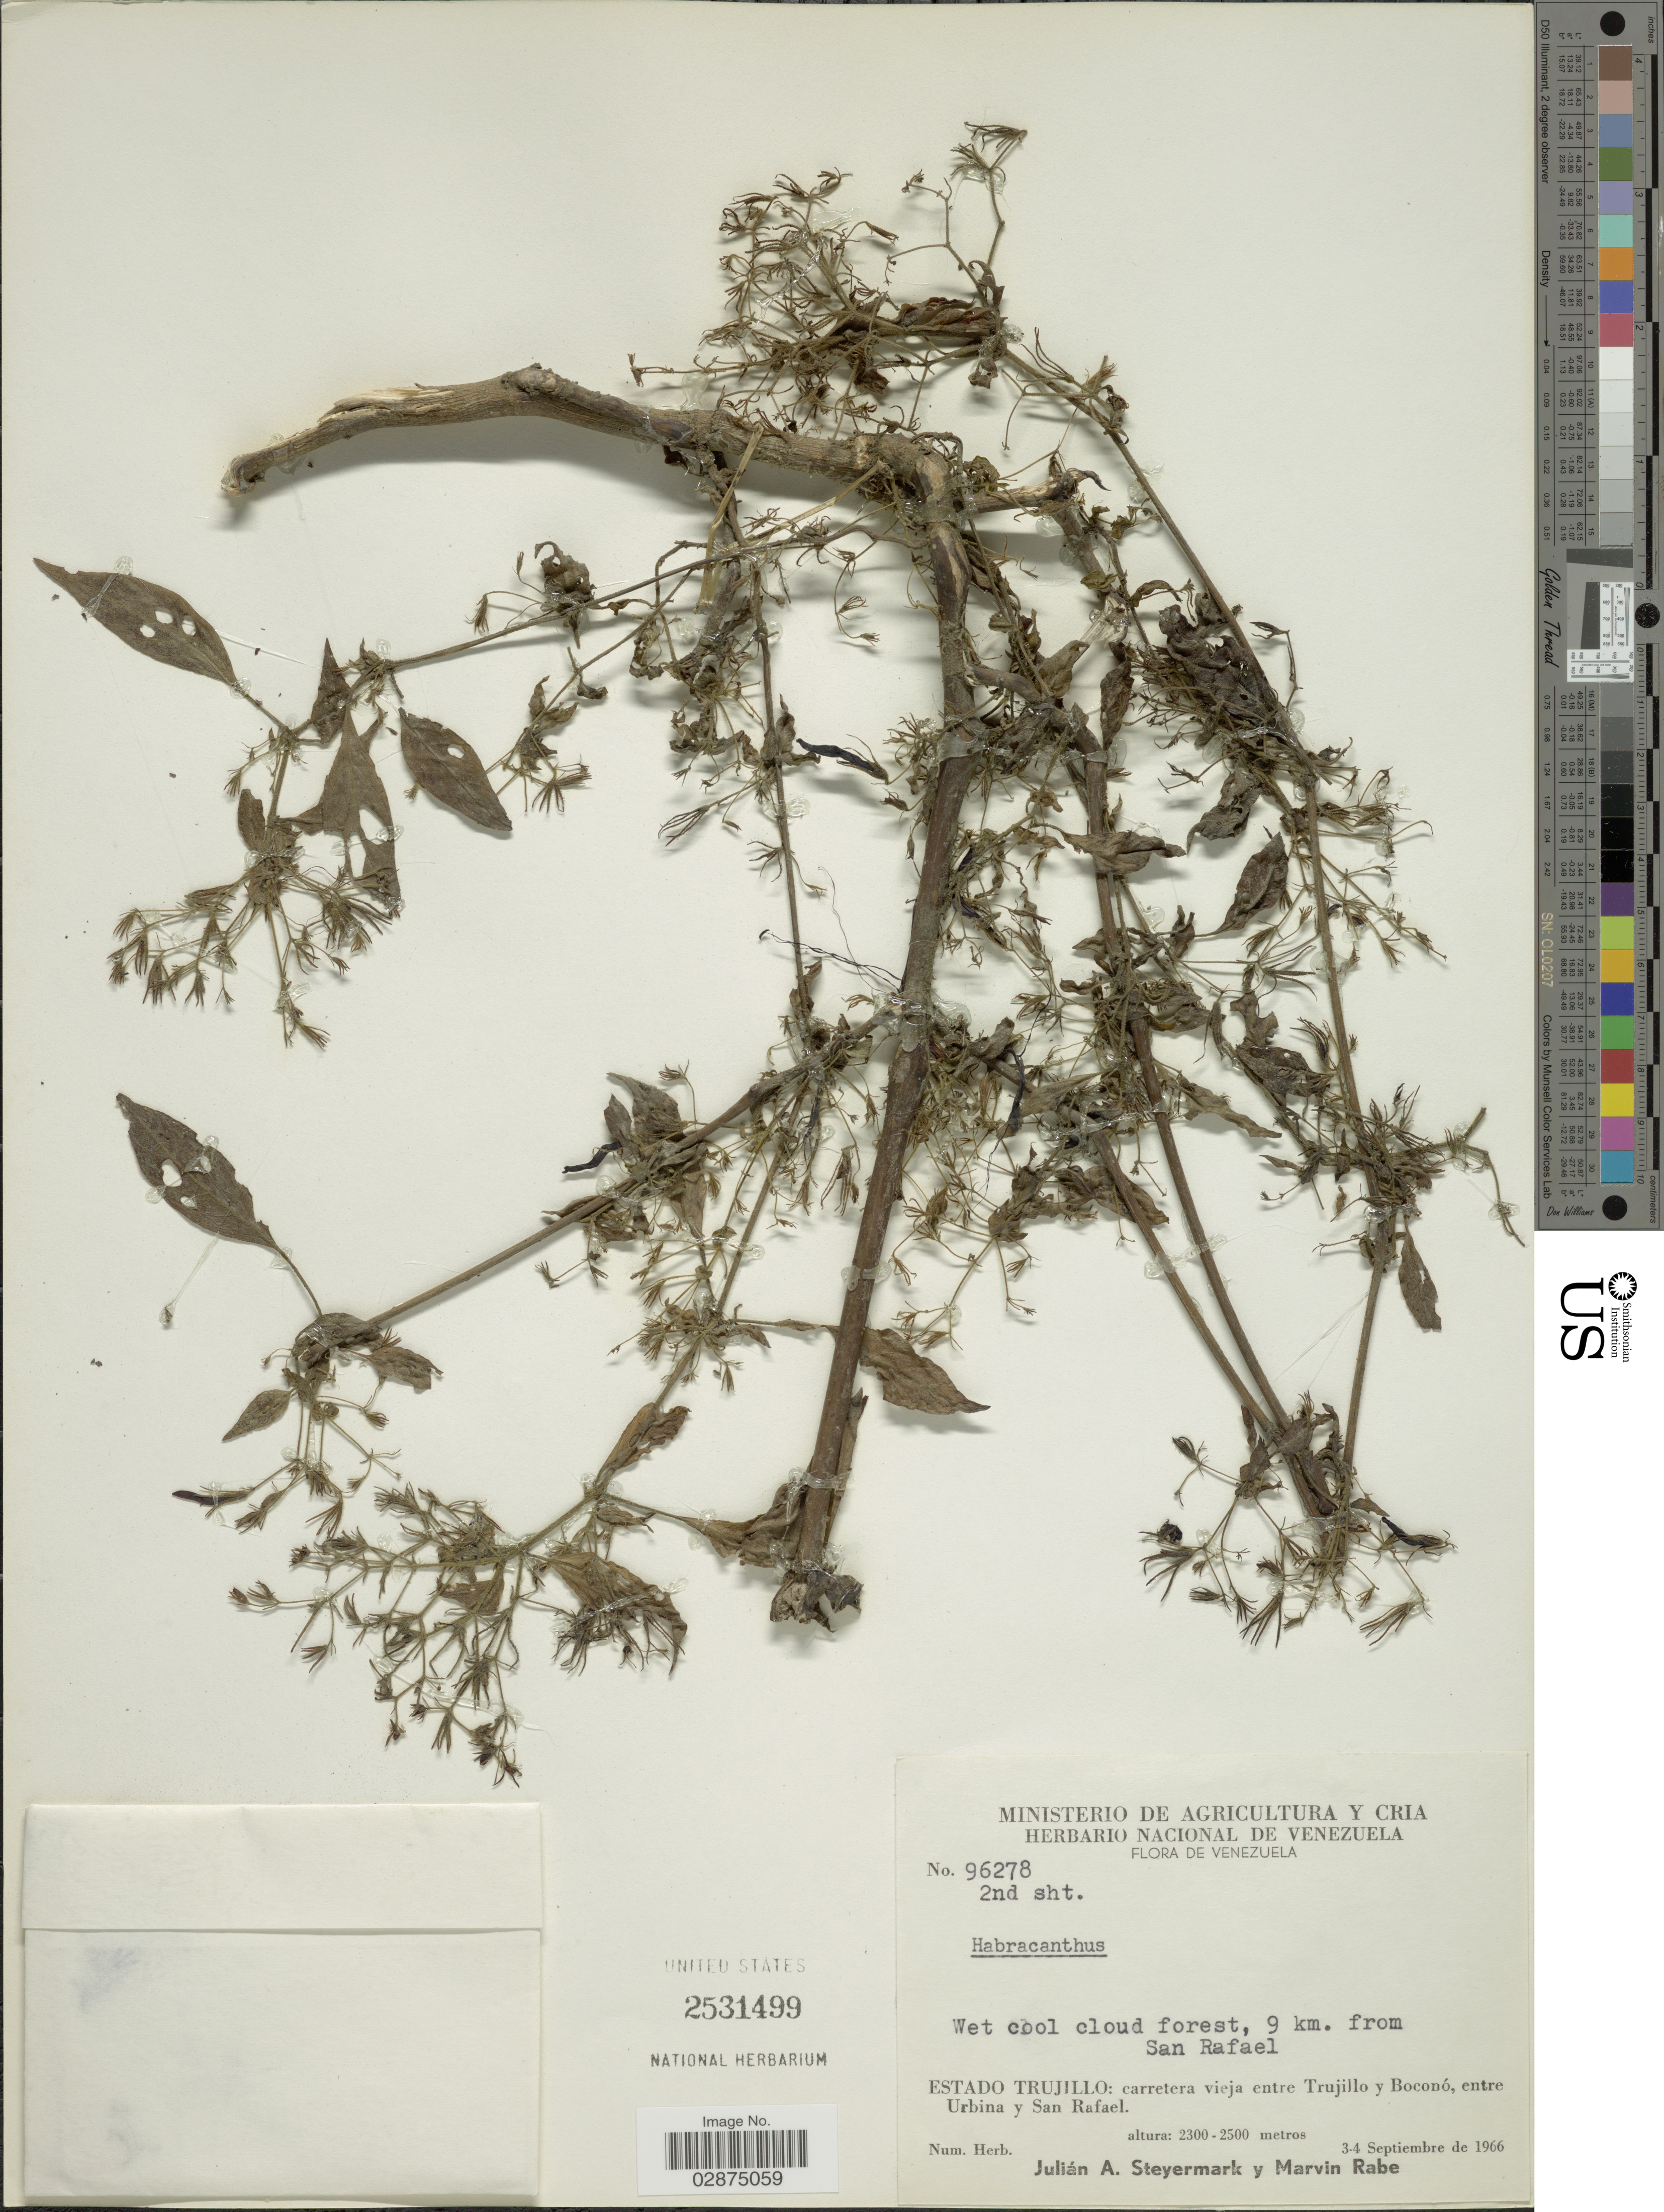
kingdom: Plantae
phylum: Tracheophyta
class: Magnoliopsida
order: Lamiales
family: Acanthaceae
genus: Habracanthus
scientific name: Habracanthus macrochilus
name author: Lindau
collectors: J. Steyermark & M. Rabe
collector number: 96278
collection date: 1966-04-03/1966-09-04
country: Venezuela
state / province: Trujillo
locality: Wet cool cloud forest, 9 km. from San Rafael. Estado Trujillo: carretera vieja entre Trujillo y Boconó, entre Urbina y San Rafael.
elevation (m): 2300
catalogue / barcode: US 2531499